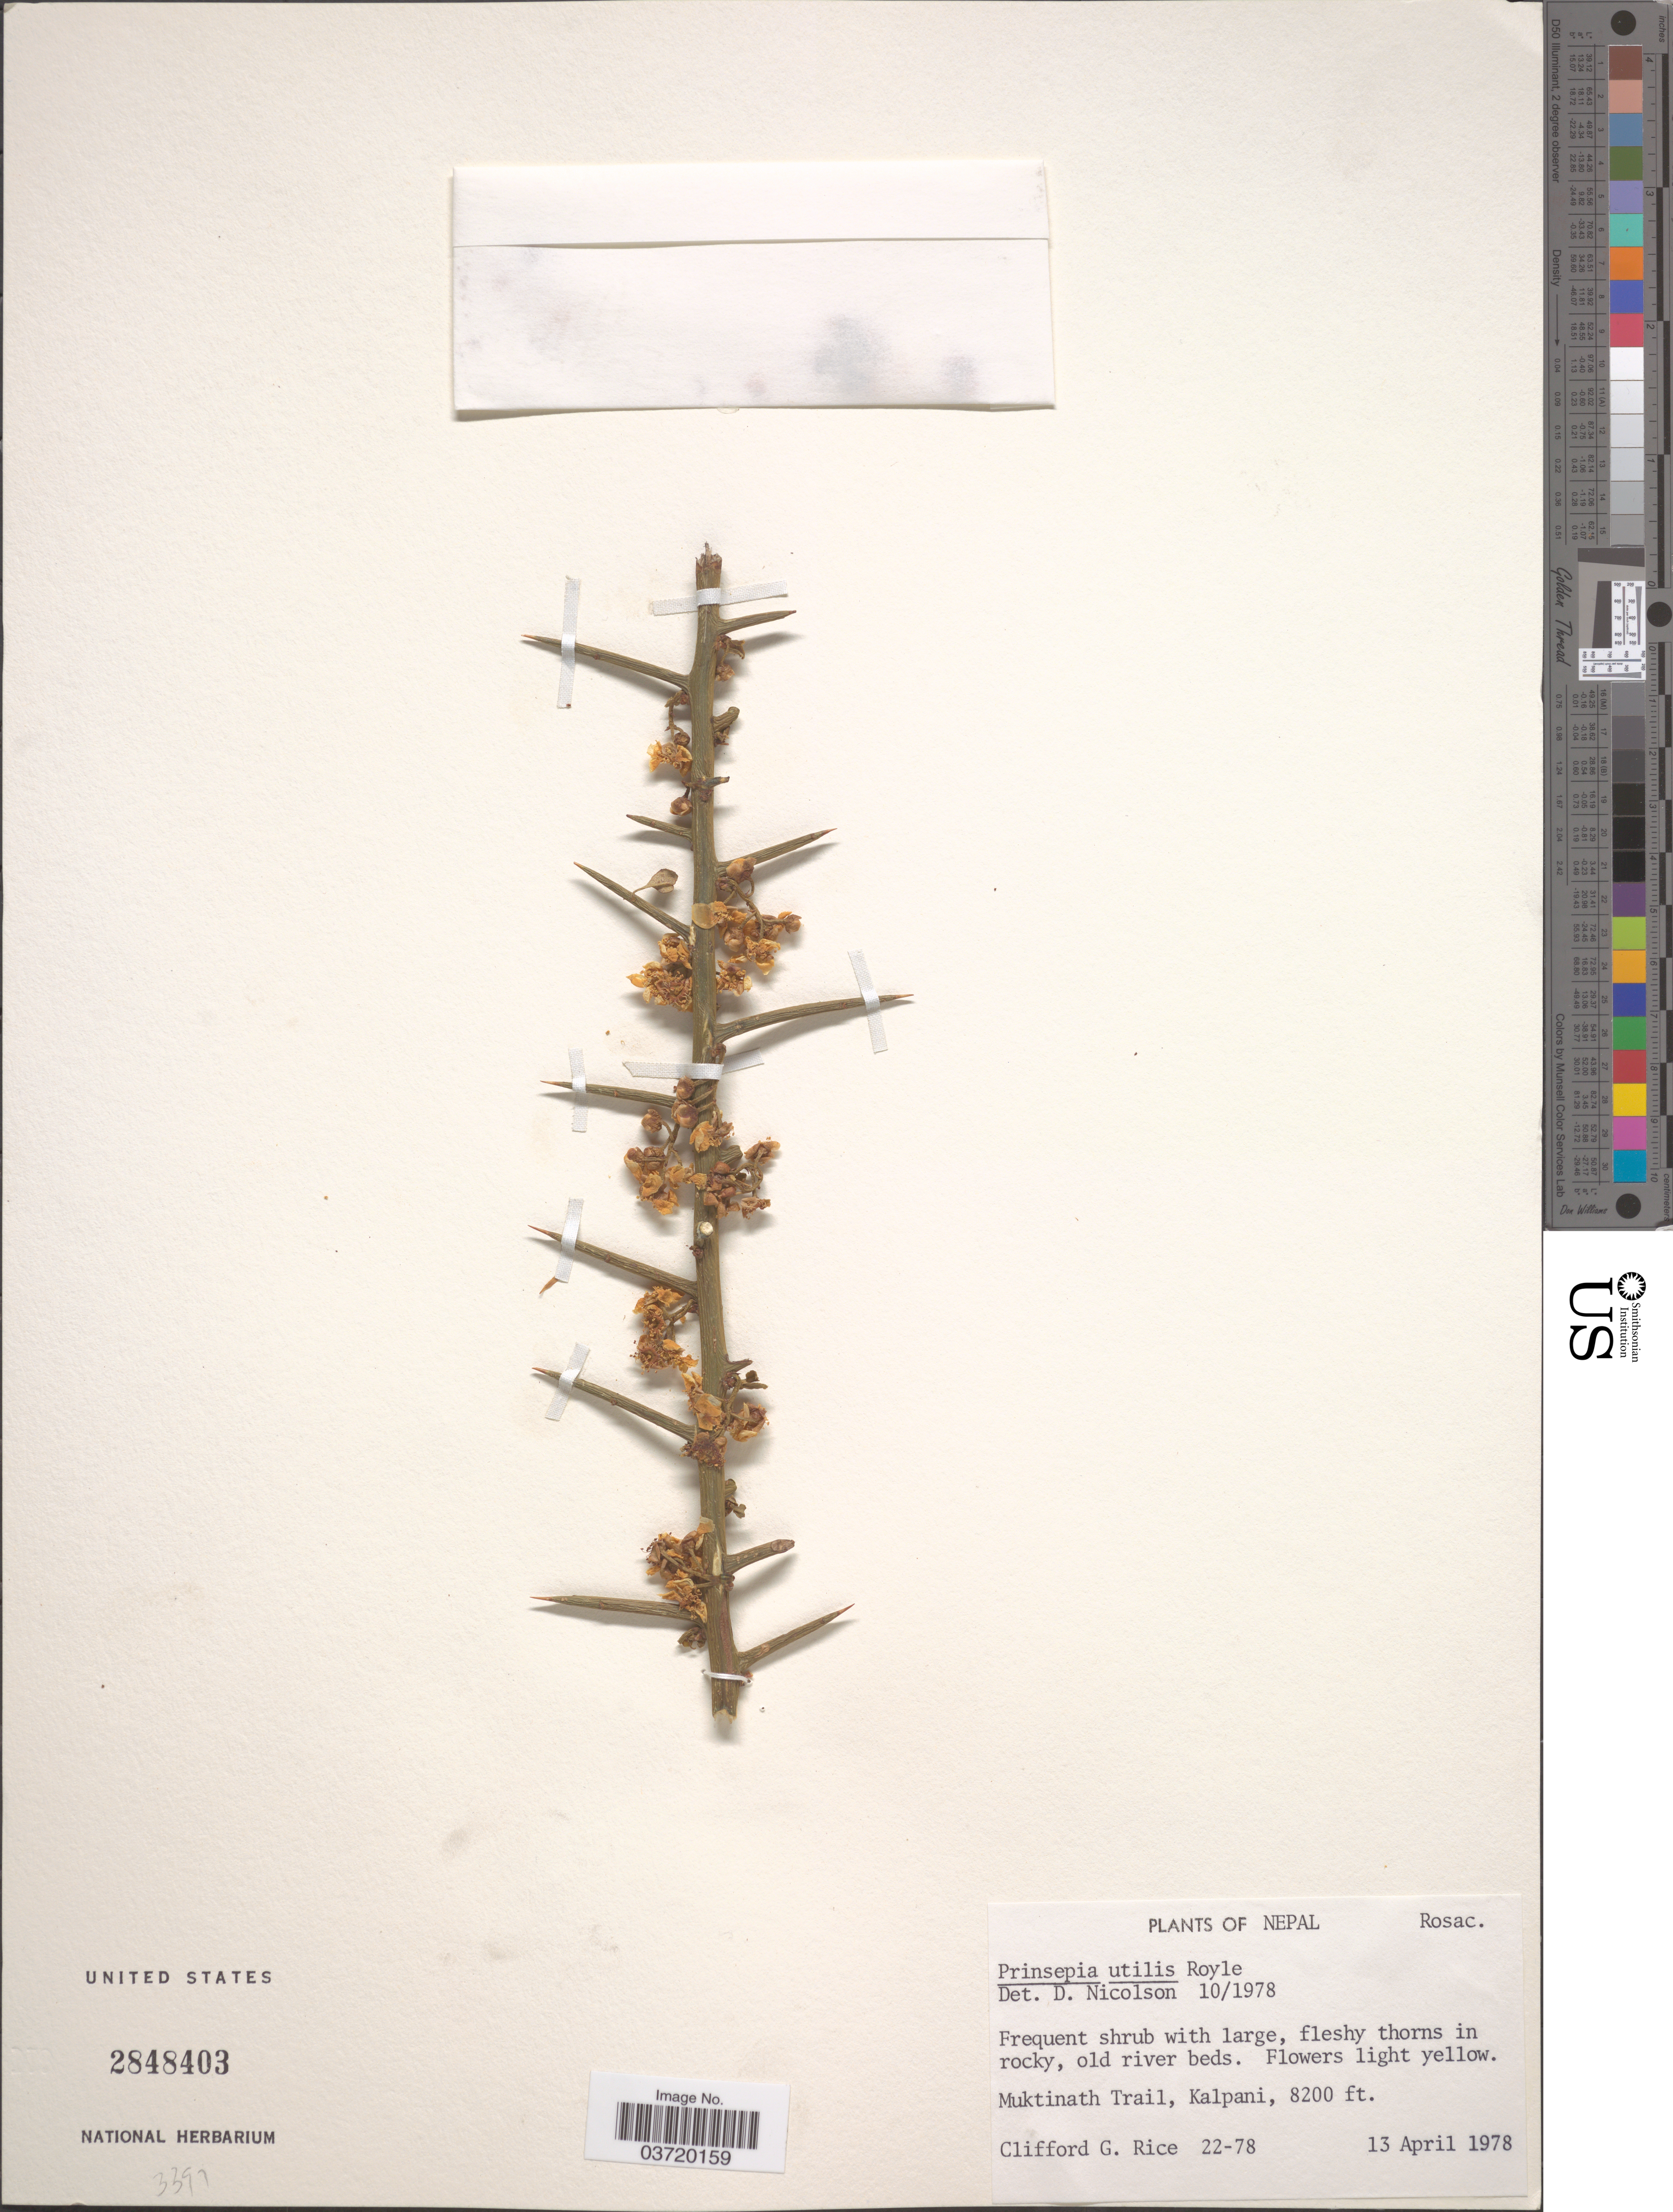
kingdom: Plantae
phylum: Tracheophyta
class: Magnoliopsida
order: Rosales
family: Rosaceae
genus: Prinsepia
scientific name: Prinsepia utilis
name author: Royle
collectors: C. G. Rice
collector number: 22-78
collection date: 1978-04-13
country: Nepal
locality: Muktinath Trail, Kalpani.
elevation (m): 2499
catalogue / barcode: US 2848403